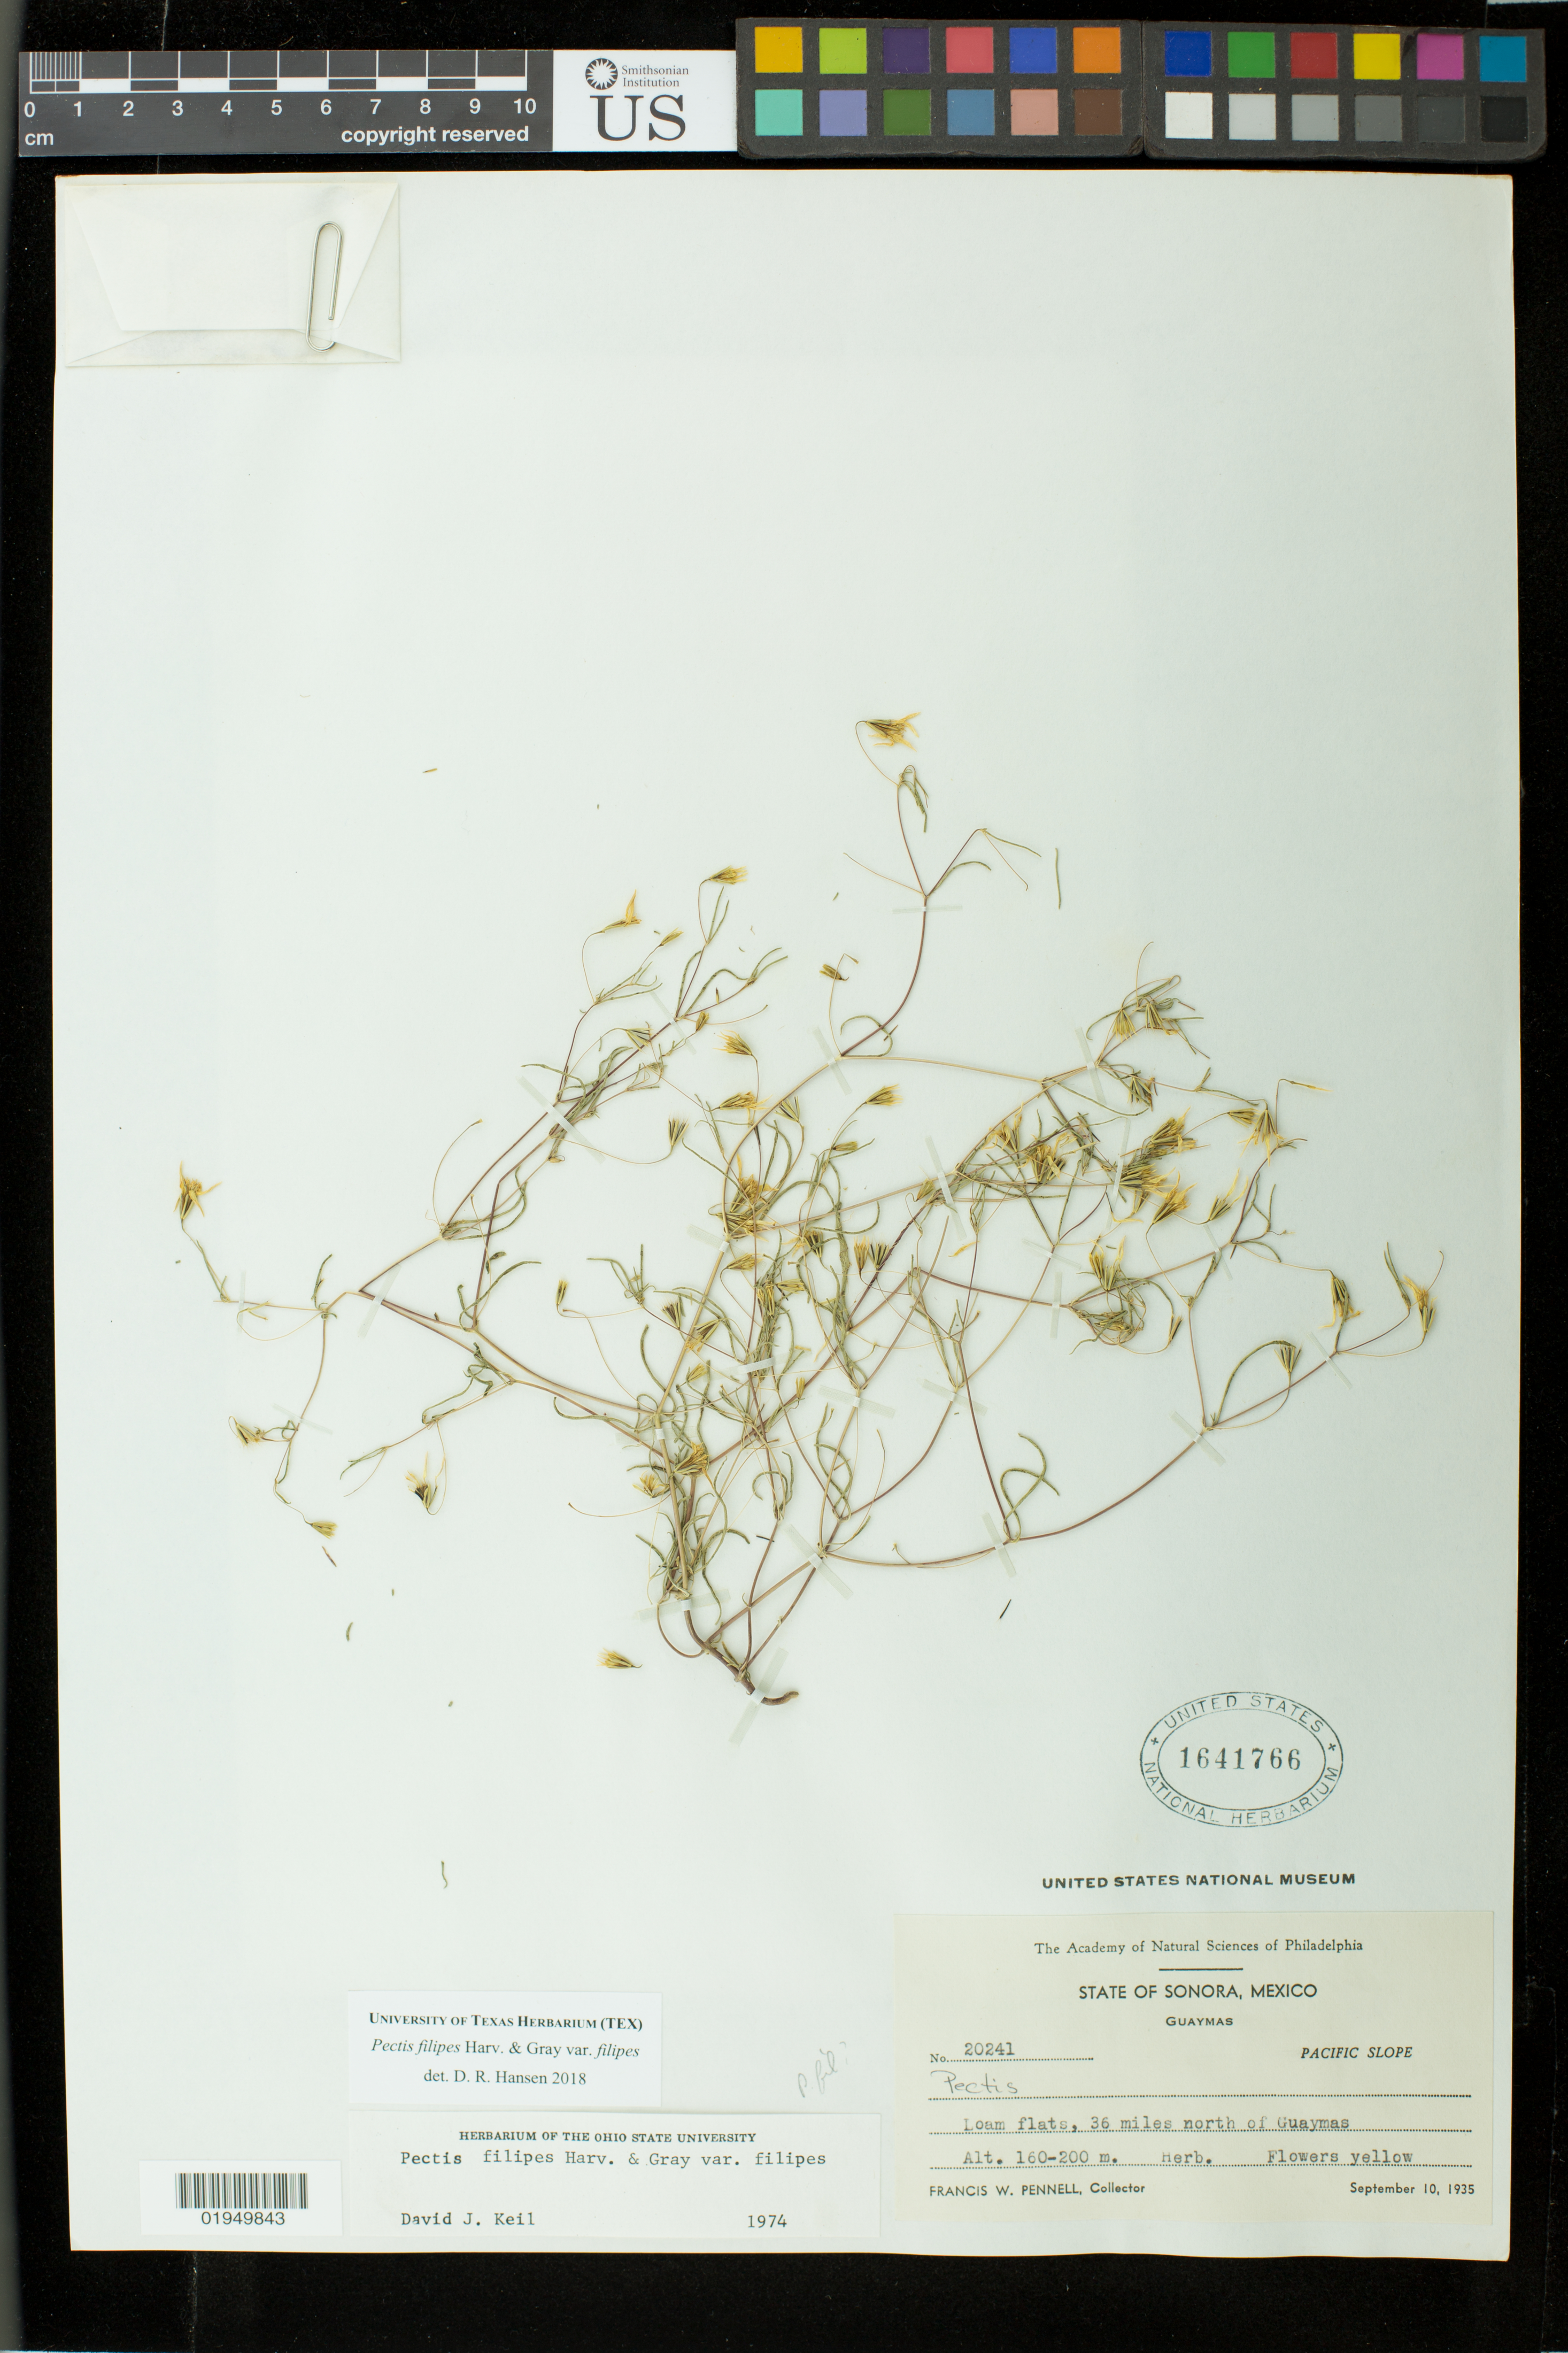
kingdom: Plantae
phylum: Tracheophyta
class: Magnoliopsida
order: Asterales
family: Asteraceae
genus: Pectis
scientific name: Pectis filipes var. filipes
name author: Harv. & A. Gray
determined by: Hansen, D. R.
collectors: F. W. Pennell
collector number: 20241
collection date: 1935-09-10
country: Mexico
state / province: Sonora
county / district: Guaymas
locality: Pacific Slope; Loam flats, 36 miles north of Guaymas.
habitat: Loam flats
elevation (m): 160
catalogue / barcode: US 1641766